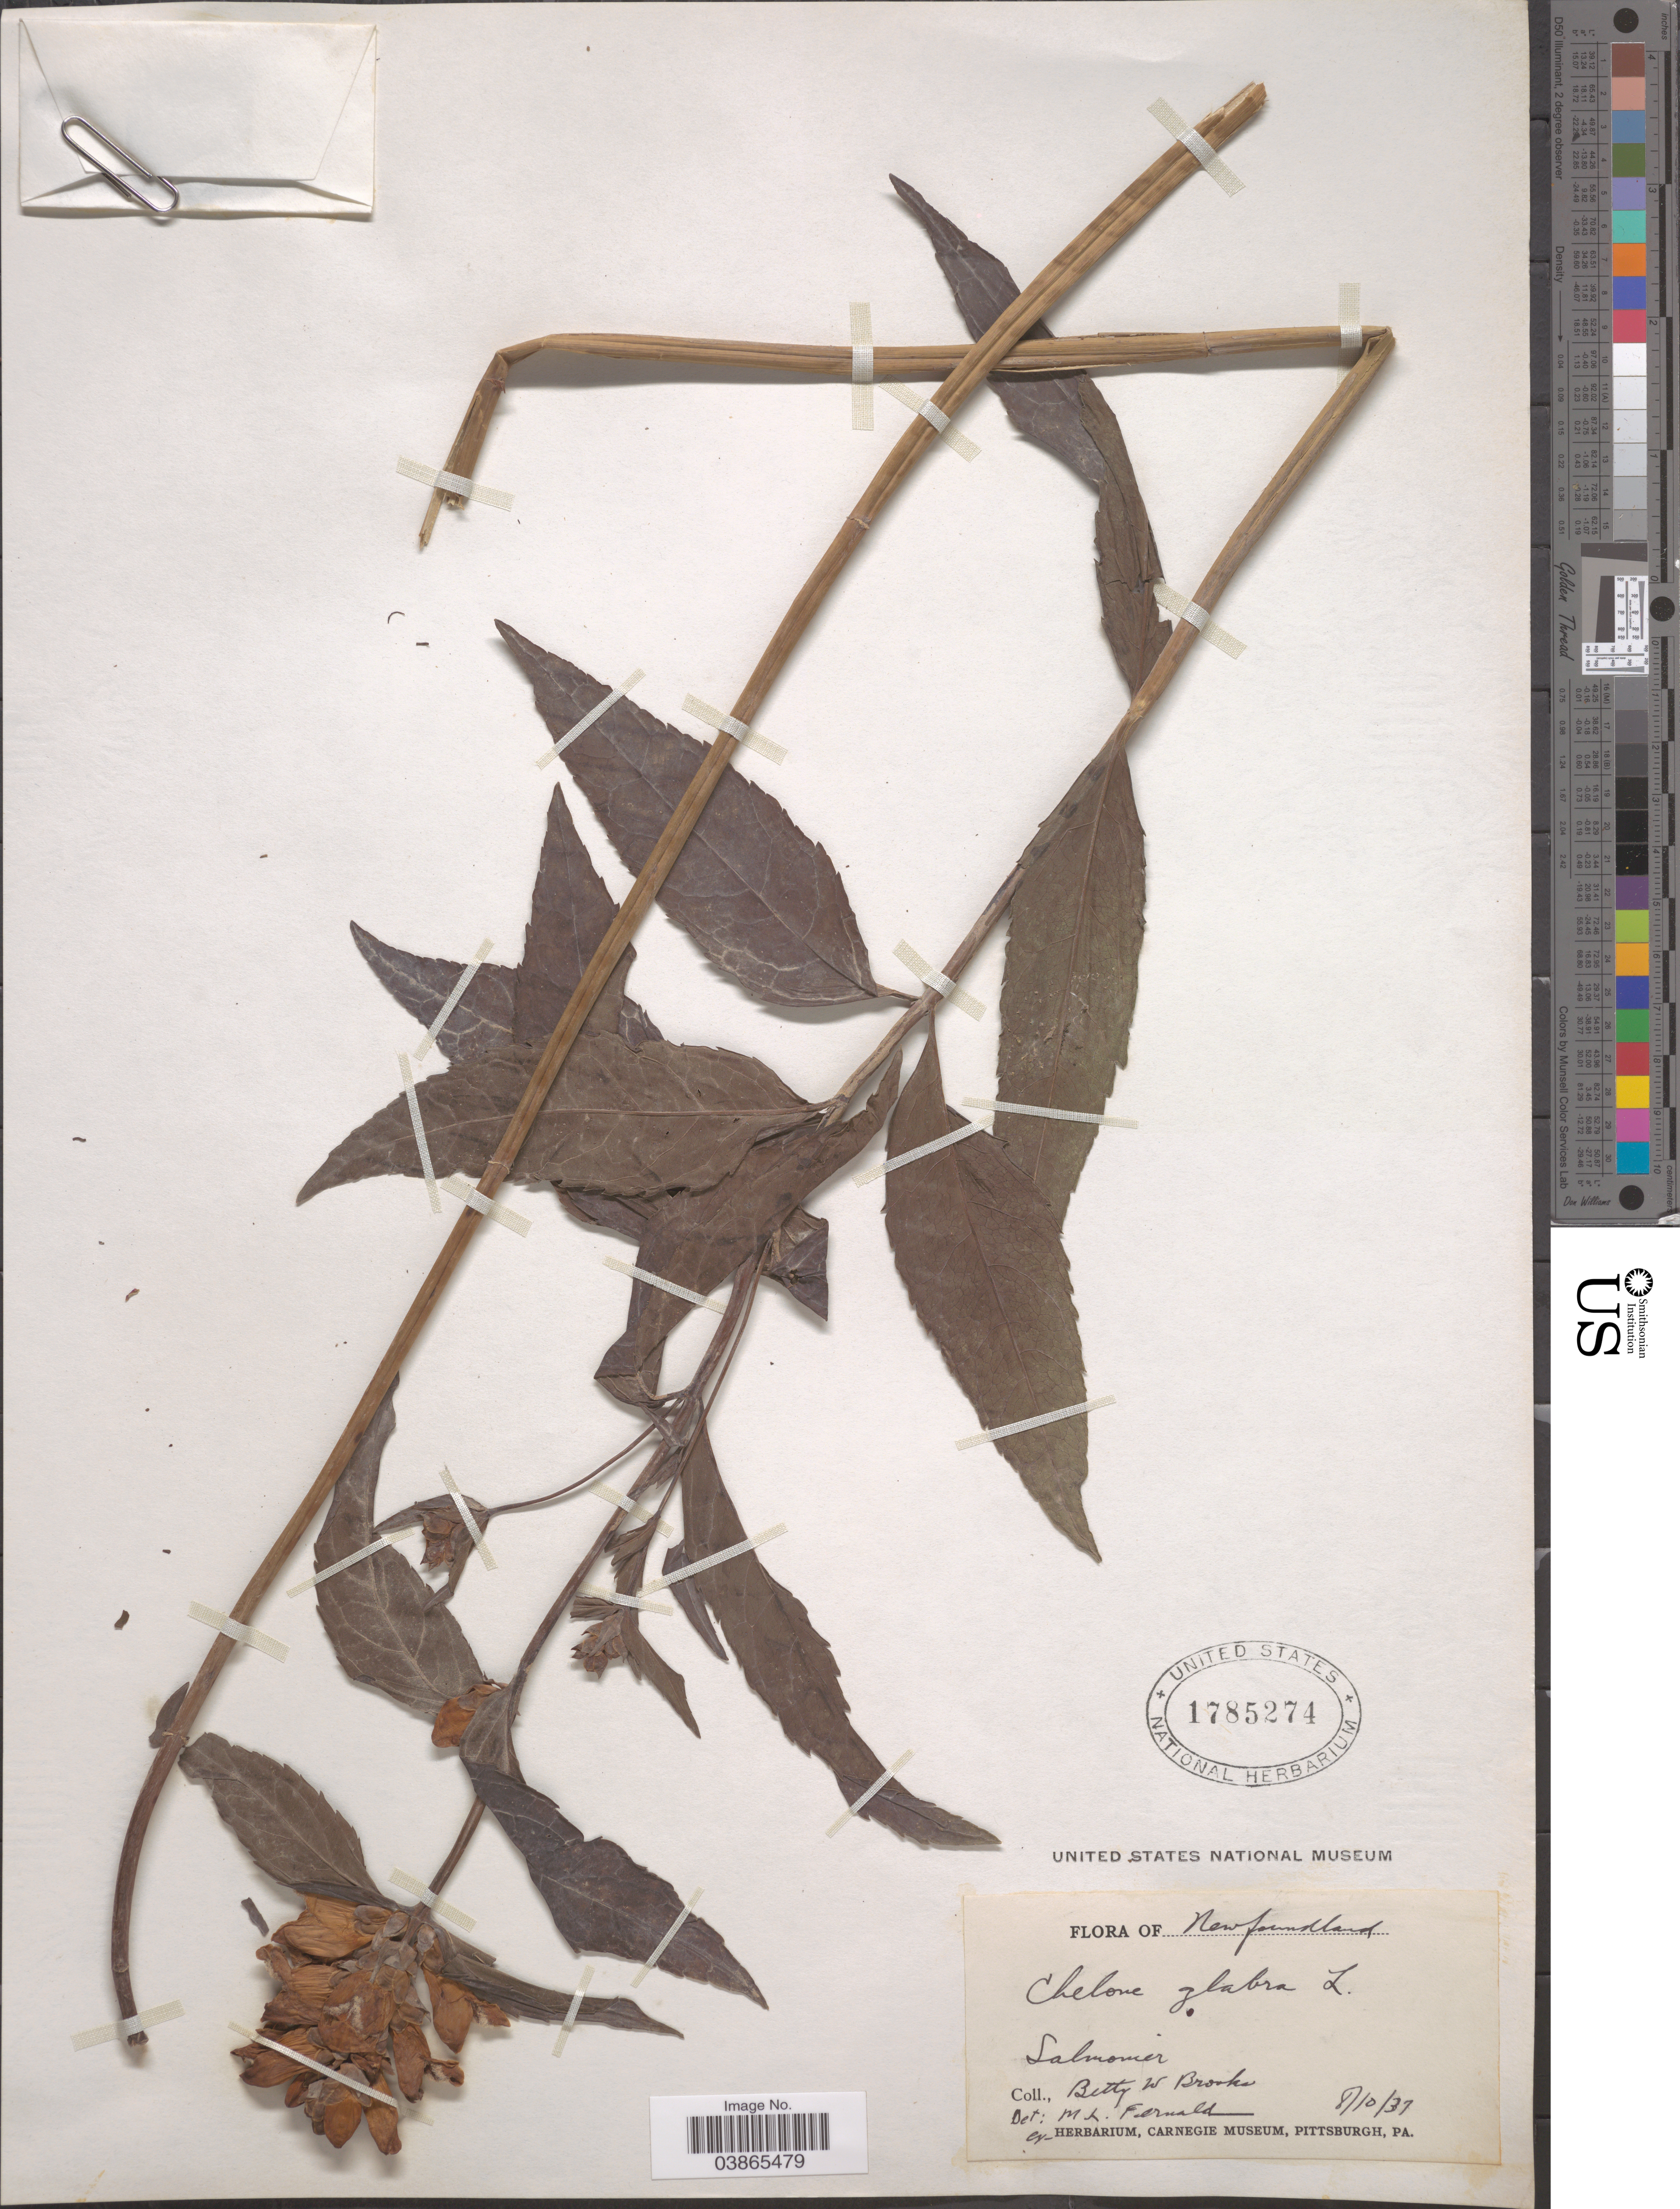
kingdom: Plantae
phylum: Tracheophyta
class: Magnoliopsida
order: Lamiales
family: Plantaginaceae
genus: Chelone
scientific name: Chelone glabra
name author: L.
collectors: B. Brooks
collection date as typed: Transcribed d/m/y: 10/8/37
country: Canada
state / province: Newfoundland and Labrador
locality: Salmonier.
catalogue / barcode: US 1785274